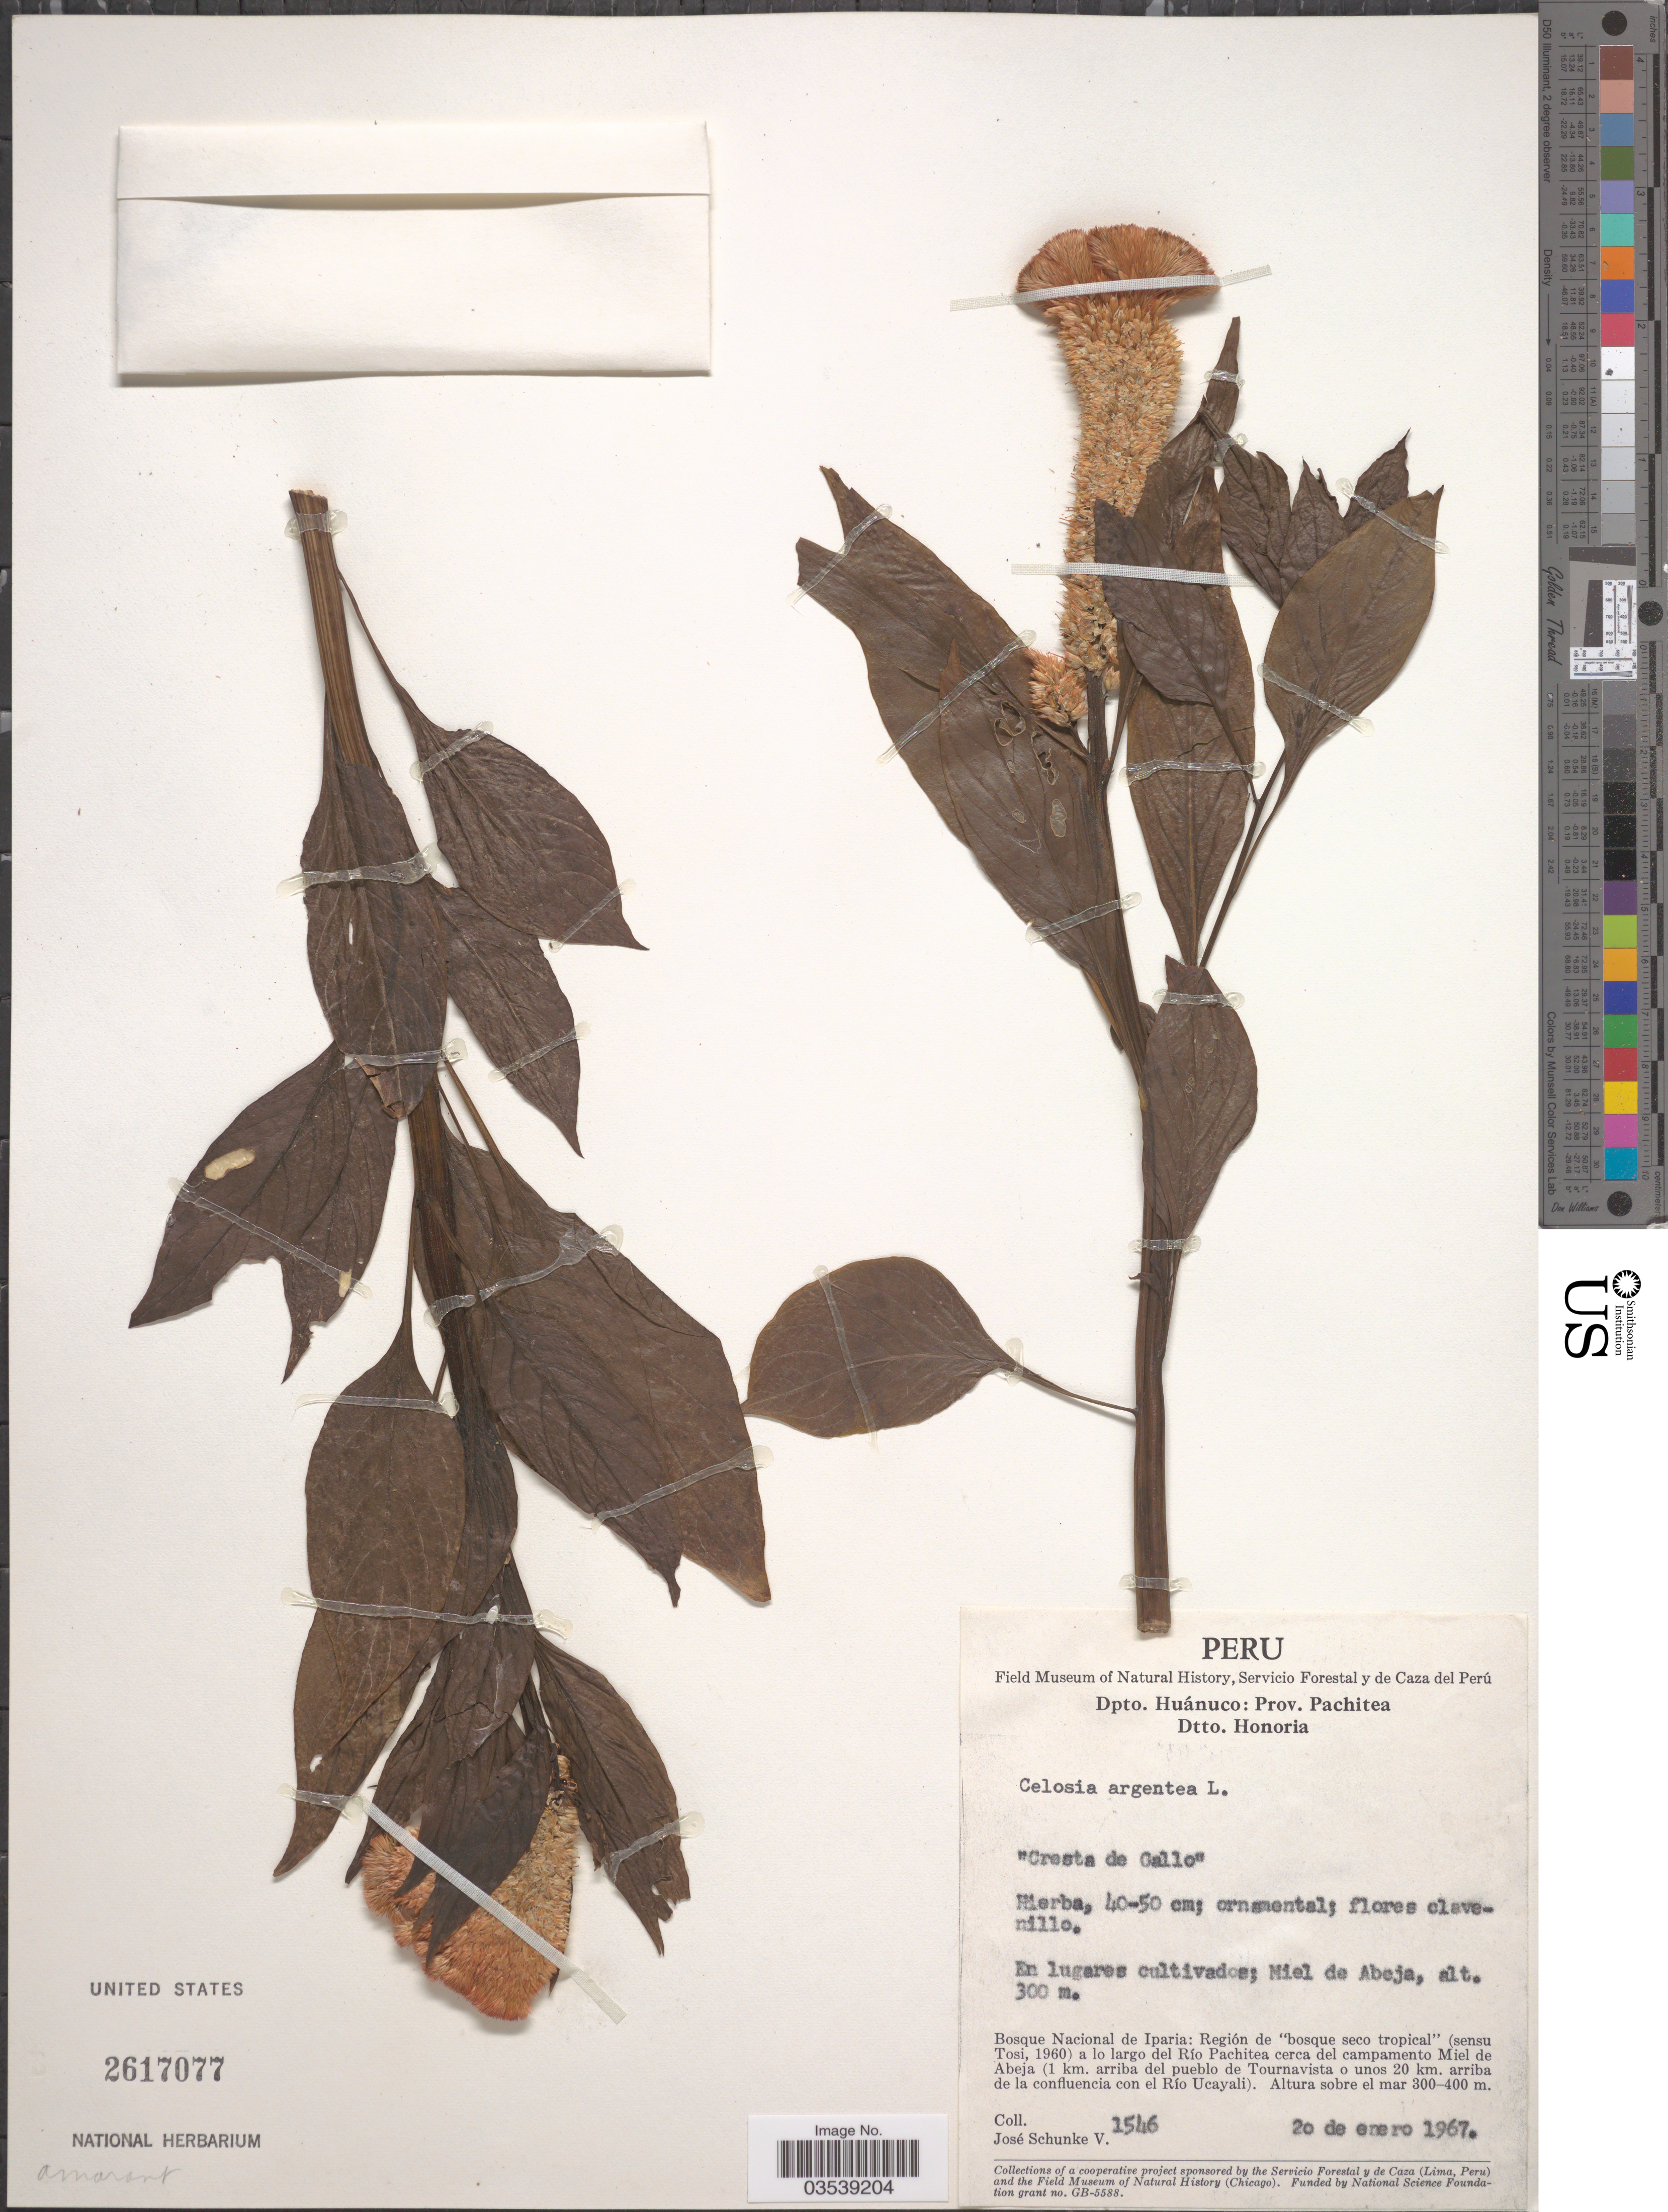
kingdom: Plantae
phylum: Tracheophyta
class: Magnoliopsida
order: Caryophyllales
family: Amaranthaceae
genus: Celosia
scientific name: Celosia argentea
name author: L.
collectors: J. Schunke Vigo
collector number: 1546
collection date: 1967-01-20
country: Peru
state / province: Huánuco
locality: Dpto. Huánuco: Prov. Pachitea. Dtto. Honoria. En lugares cultivados; Miel de Abeja. Bosque Nacional de Iparia: Región de "bosque seco tropical" (sensu Tosi, 1960) a lo largo del Río Pachitea cerca del campamento Miel de Abeja (1 km. arriba del pueblo de Tournavista o unos 20 km. arriba de la confluencia con el Río Ucayali).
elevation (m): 300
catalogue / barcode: US 2617077